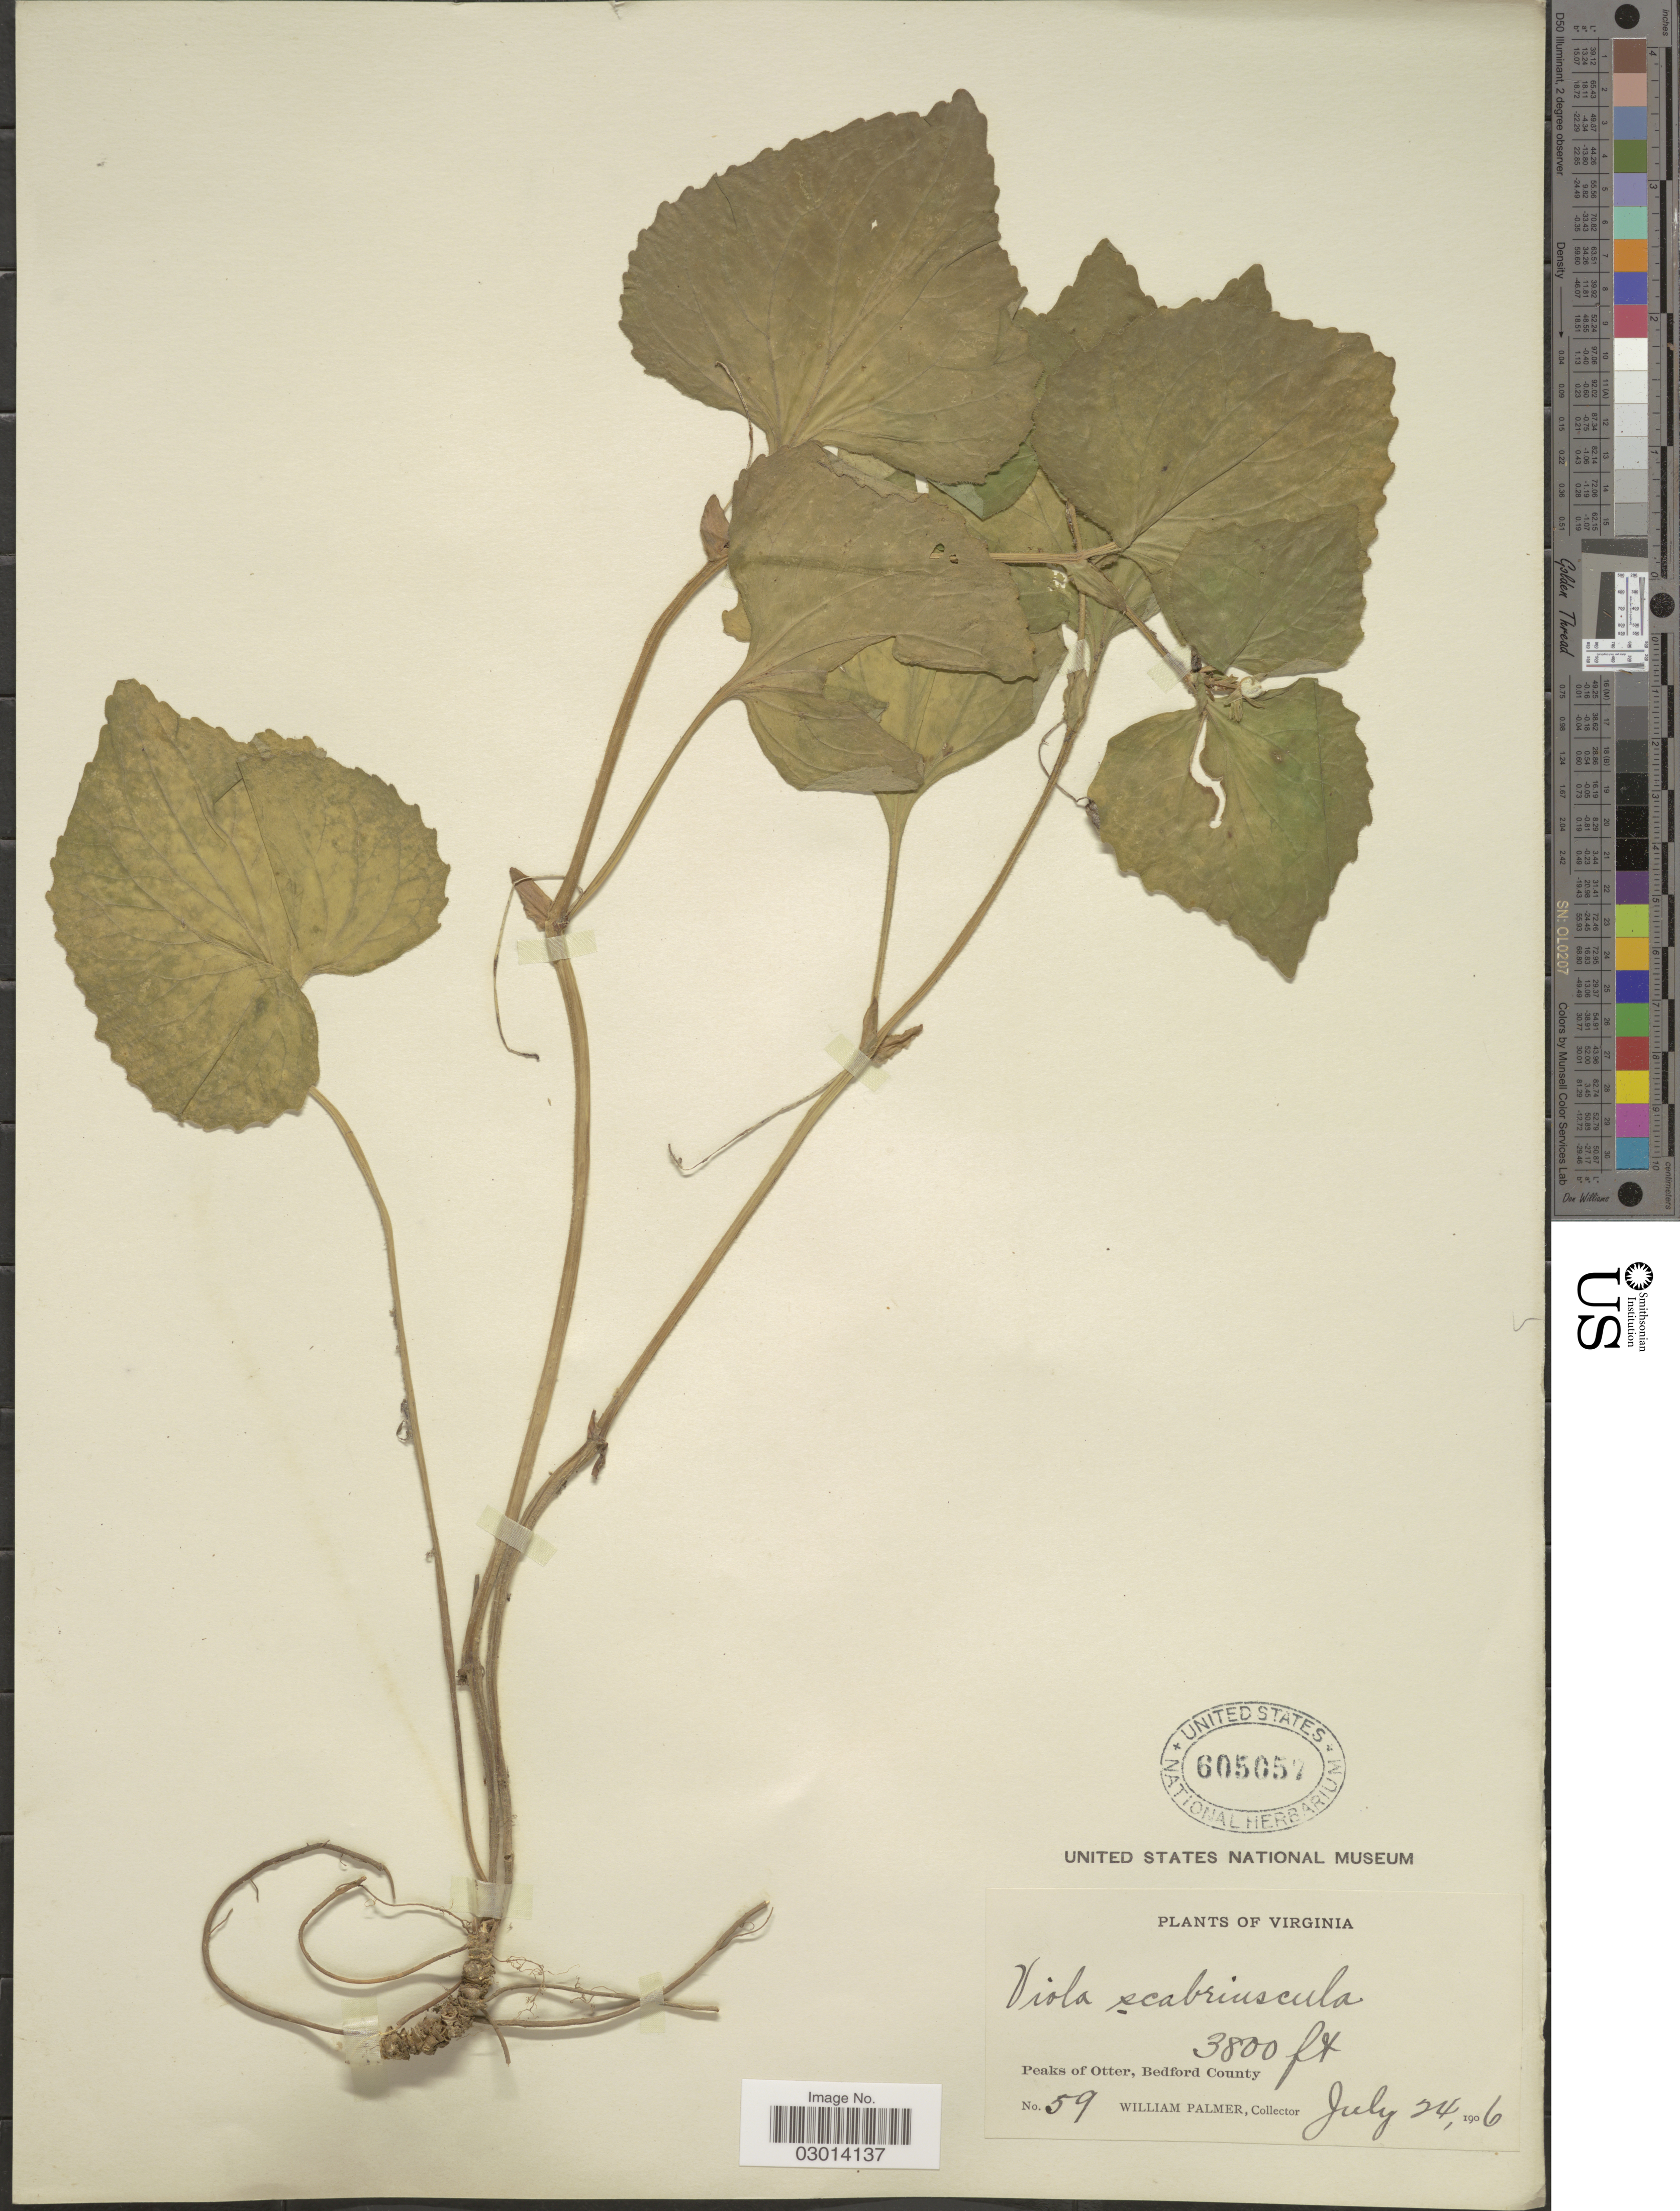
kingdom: Plantae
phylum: Tracheophyta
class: Magnoliopsida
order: Malpighiales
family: Violaceae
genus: Viola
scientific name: Viola pubescens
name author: Aiton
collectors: W. Palmer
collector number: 59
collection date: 1906-07-24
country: United States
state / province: Virginia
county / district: Bedford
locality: Peaks of Otter, Bedford County.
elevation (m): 1158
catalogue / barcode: US 605057